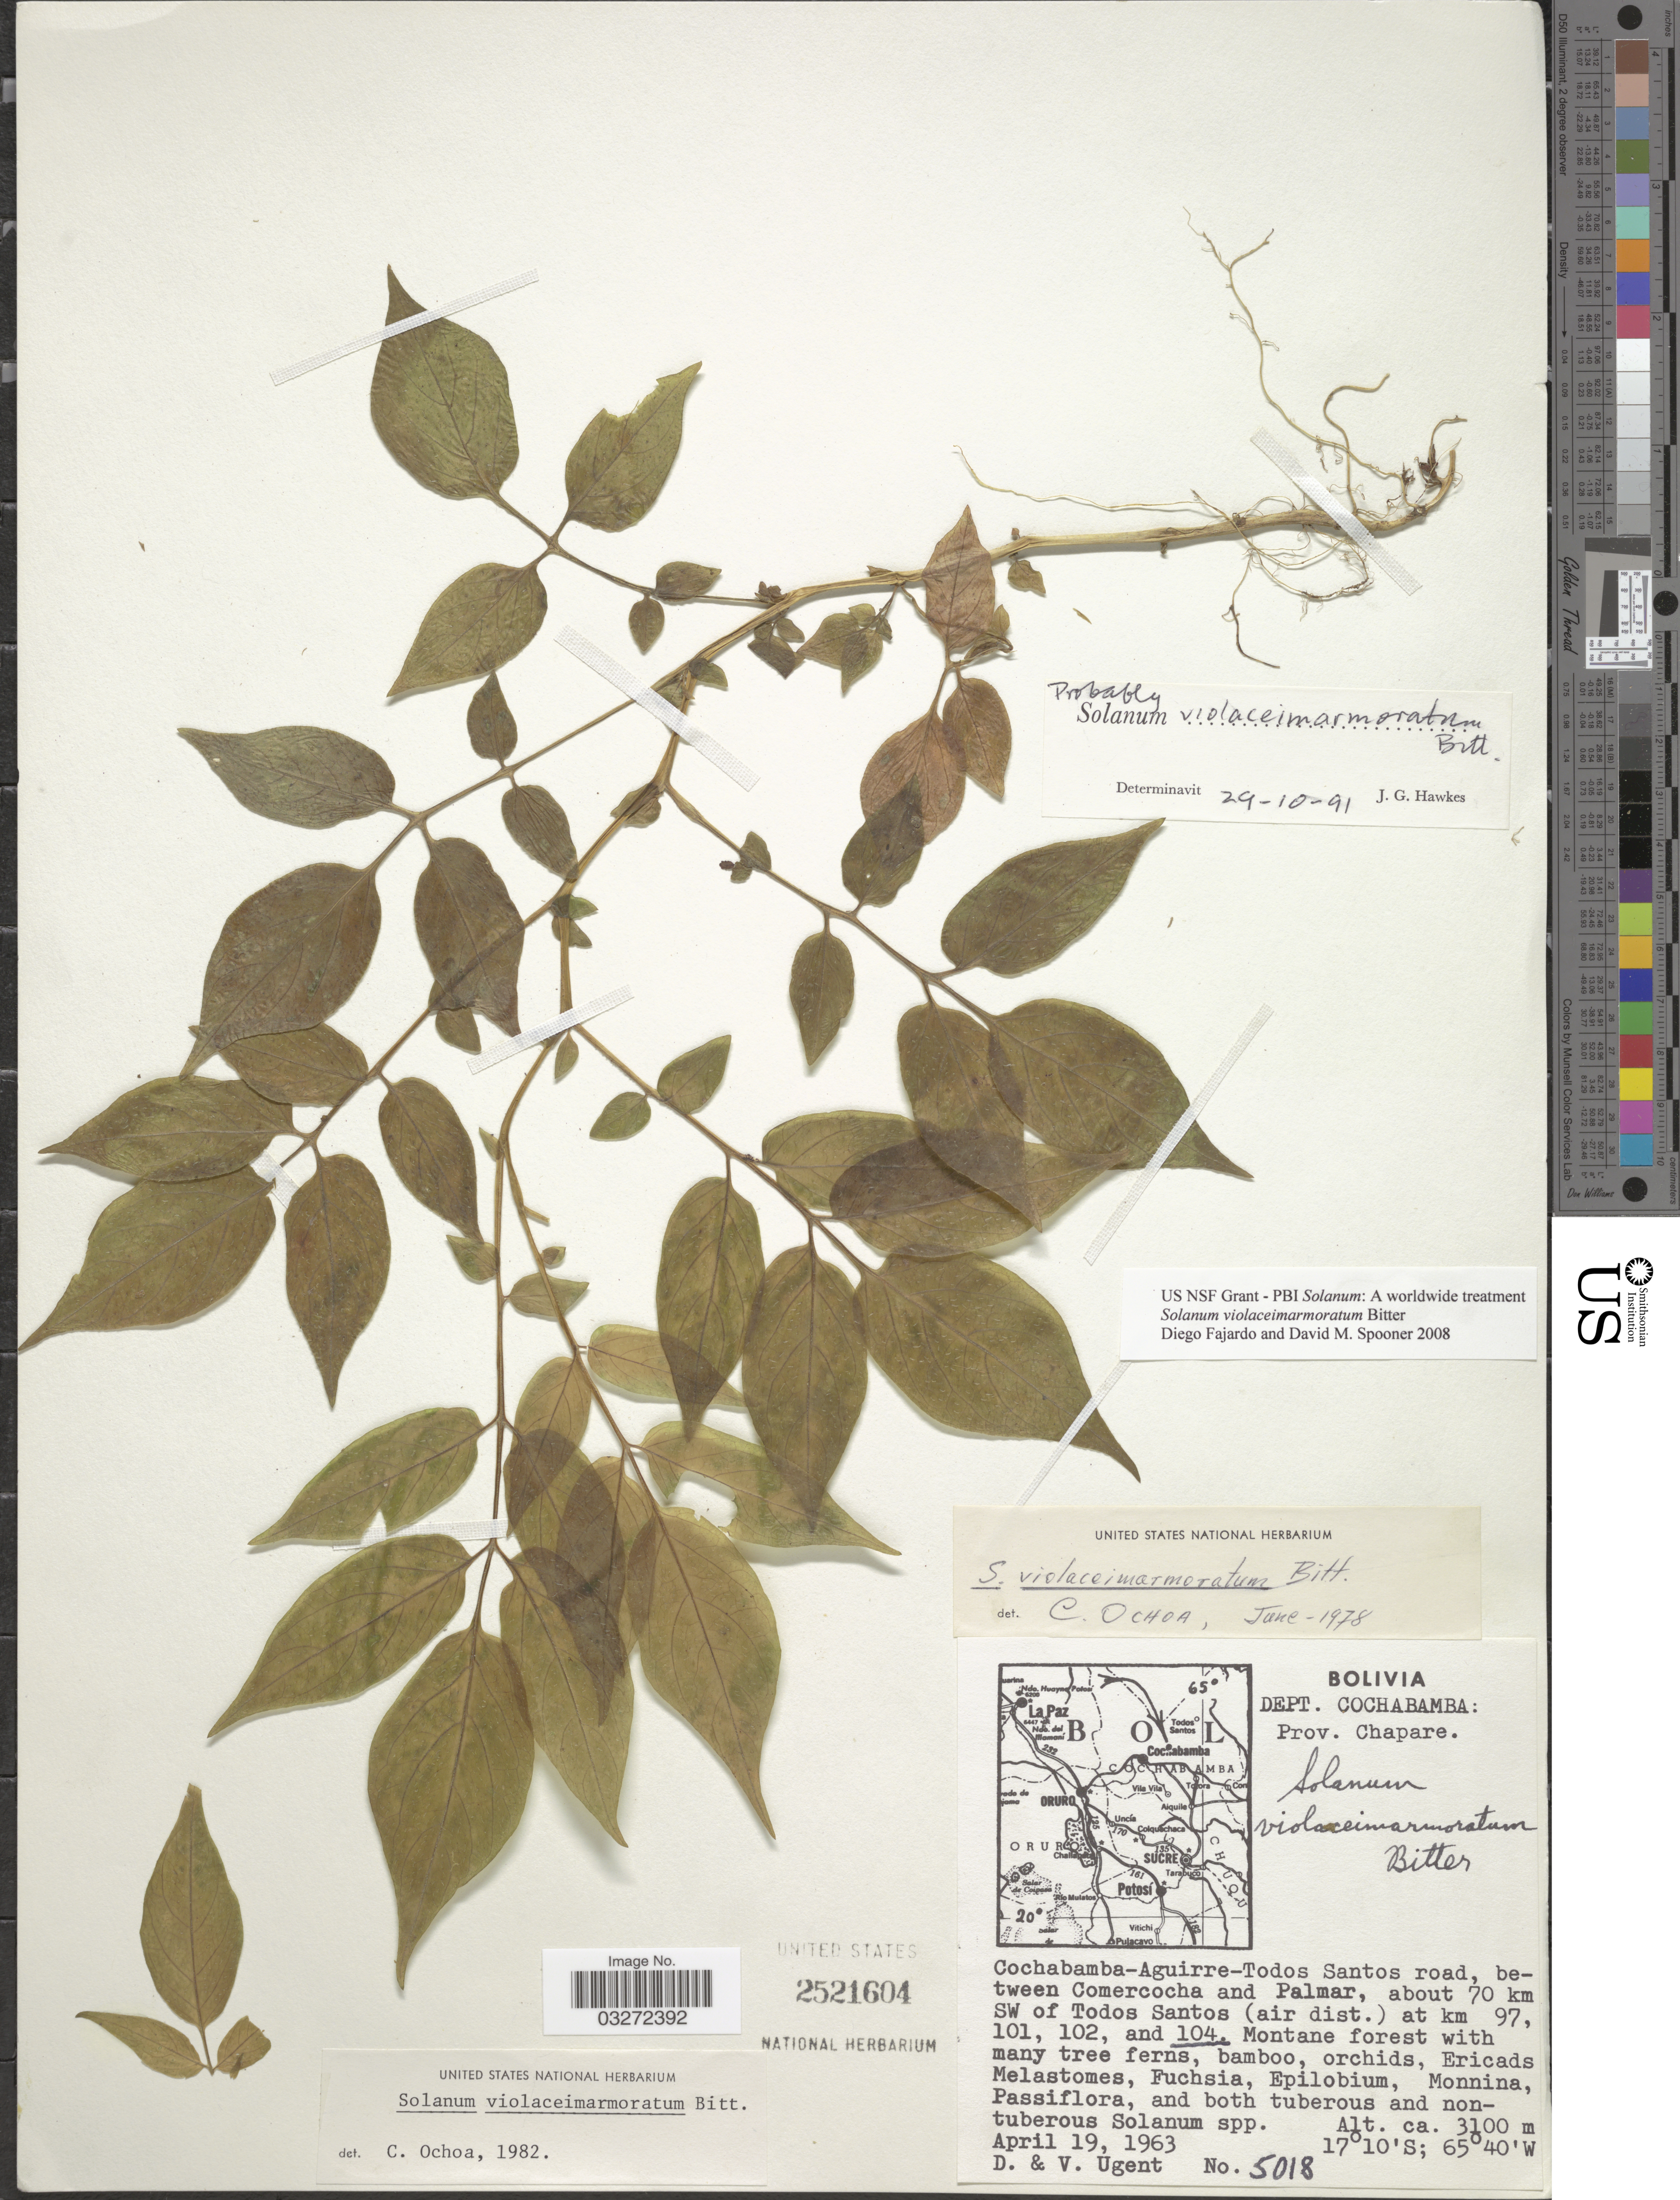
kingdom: Plantae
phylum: Tracheophyta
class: Magnoliopsida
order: Solanales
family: Solanaceae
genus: Solanum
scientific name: Solanum violaceimarmoratum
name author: Bitter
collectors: D. Ugent & V. Ugent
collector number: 5018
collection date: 1963-04-19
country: Bolivia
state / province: Cochabamba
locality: Dept. Cochabamba, Prov. Chapare, Cochabamba-Aguirre-Todos Santos road, between Comercocha and Palmar, about 70 km SW of Todos Santos (air dist.) at km 97, 101, 102, and 104.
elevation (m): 3100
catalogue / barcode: US 2521604